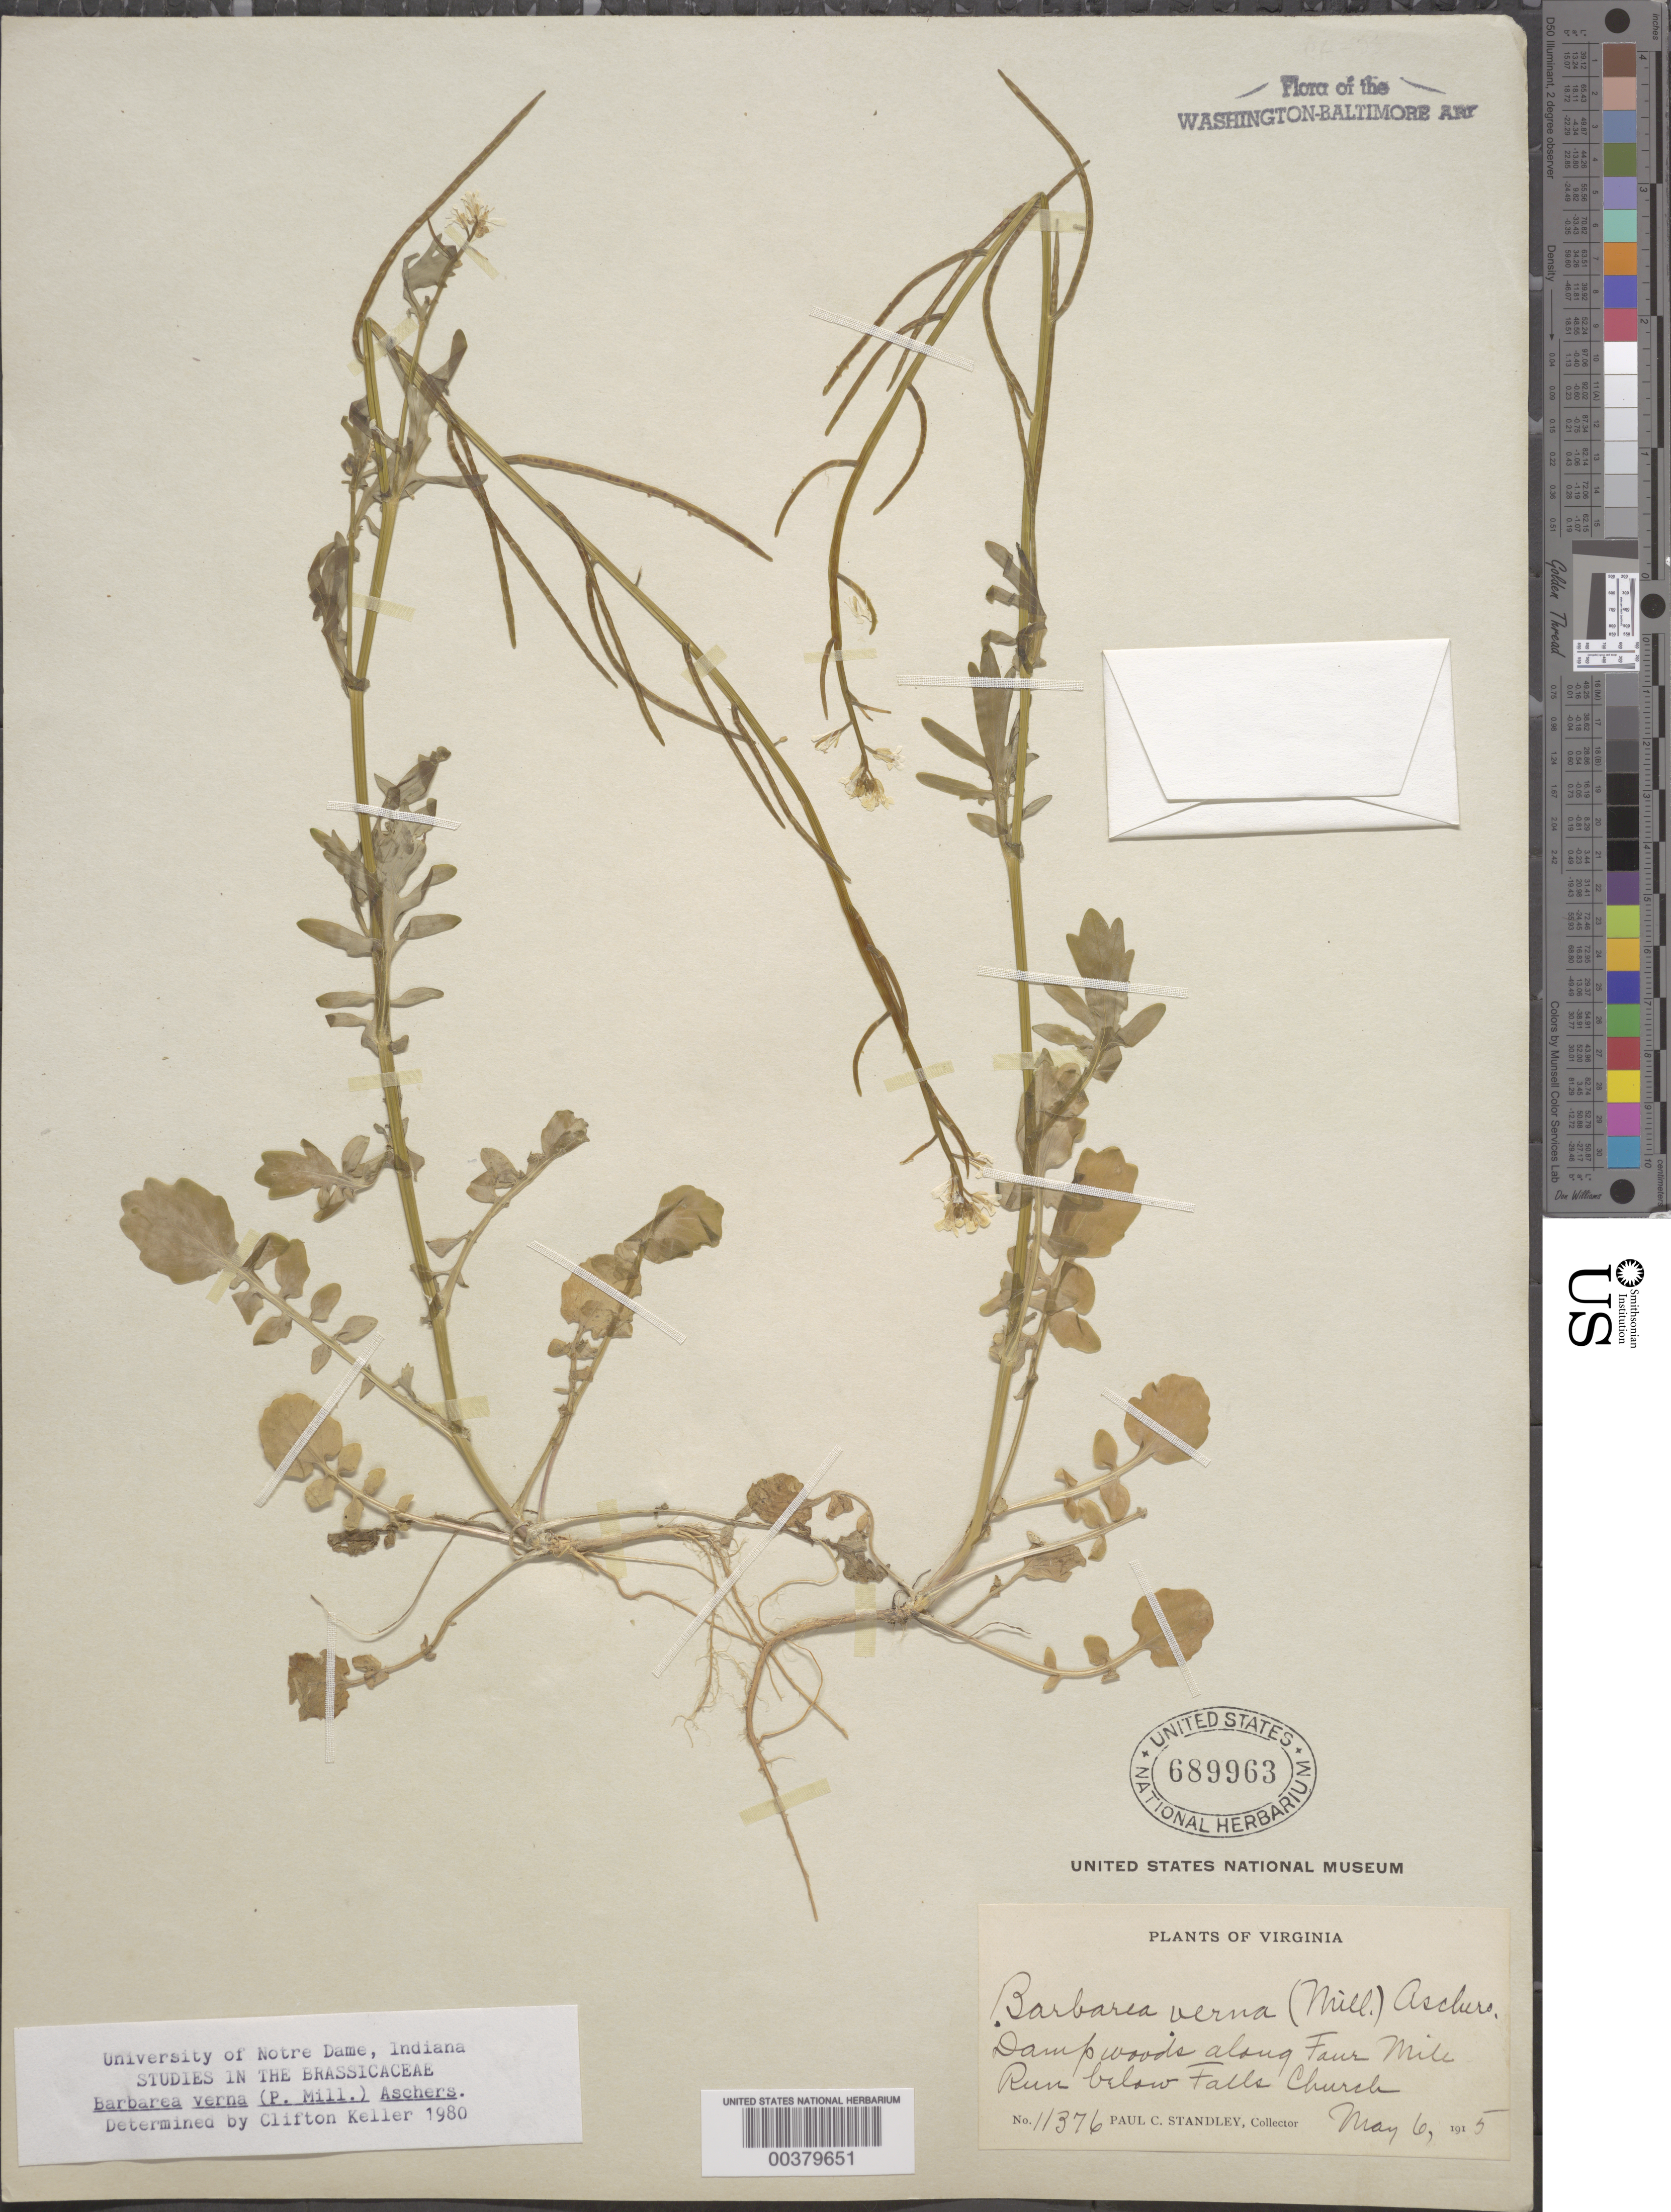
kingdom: Plantae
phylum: Tracheophyta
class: Magnoliopsida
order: Brassicales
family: Brassicaceae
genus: Barbarea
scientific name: Barbarea verna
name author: (Mill.) Asch.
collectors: P. C. Standley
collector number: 11376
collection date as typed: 06 May 1915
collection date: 1915-05-06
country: United States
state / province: Virginia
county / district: Arlington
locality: Four Mile Run, below Falls Church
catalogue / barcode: US 689963